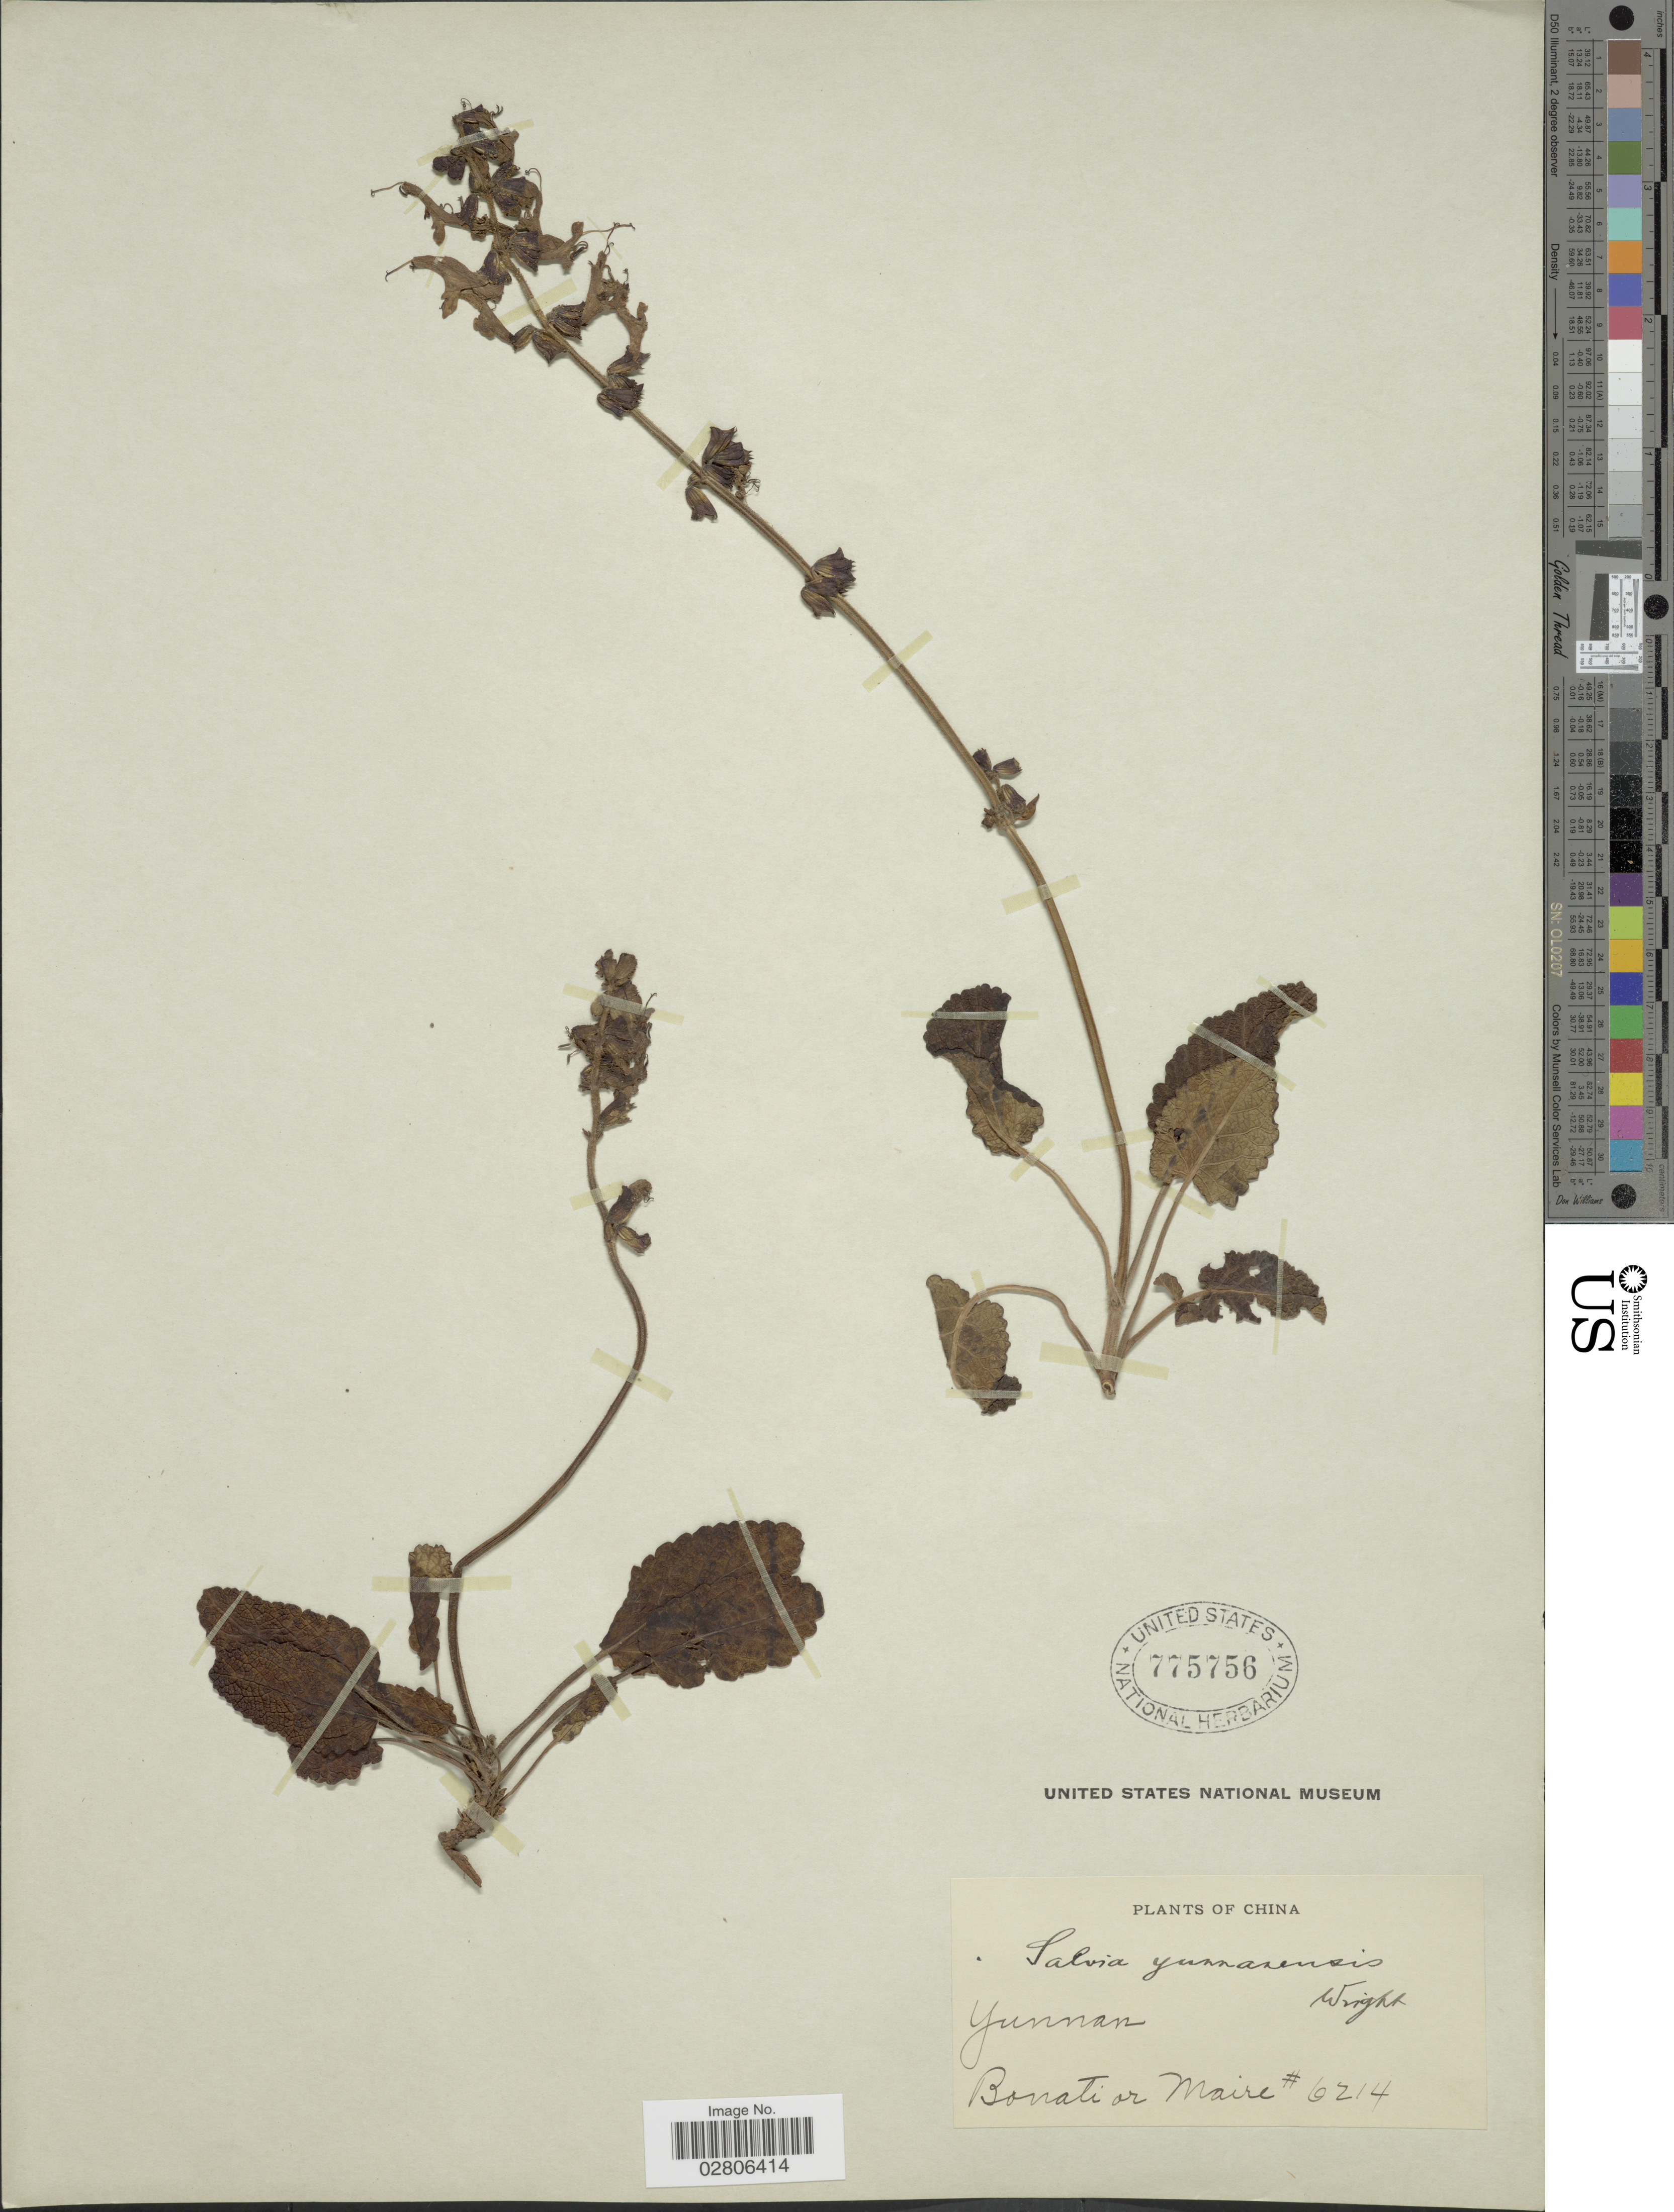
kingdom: Plantae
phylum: Tracheophyta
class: Magnoliopsida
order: Lamiales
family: Lamiaceae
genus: Salvia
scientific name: Salvia yunnanensis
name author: C.H. Wright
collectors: -. Bonati & Maire, --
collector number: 6214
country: China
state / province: Yunnan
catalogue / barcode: US 775756